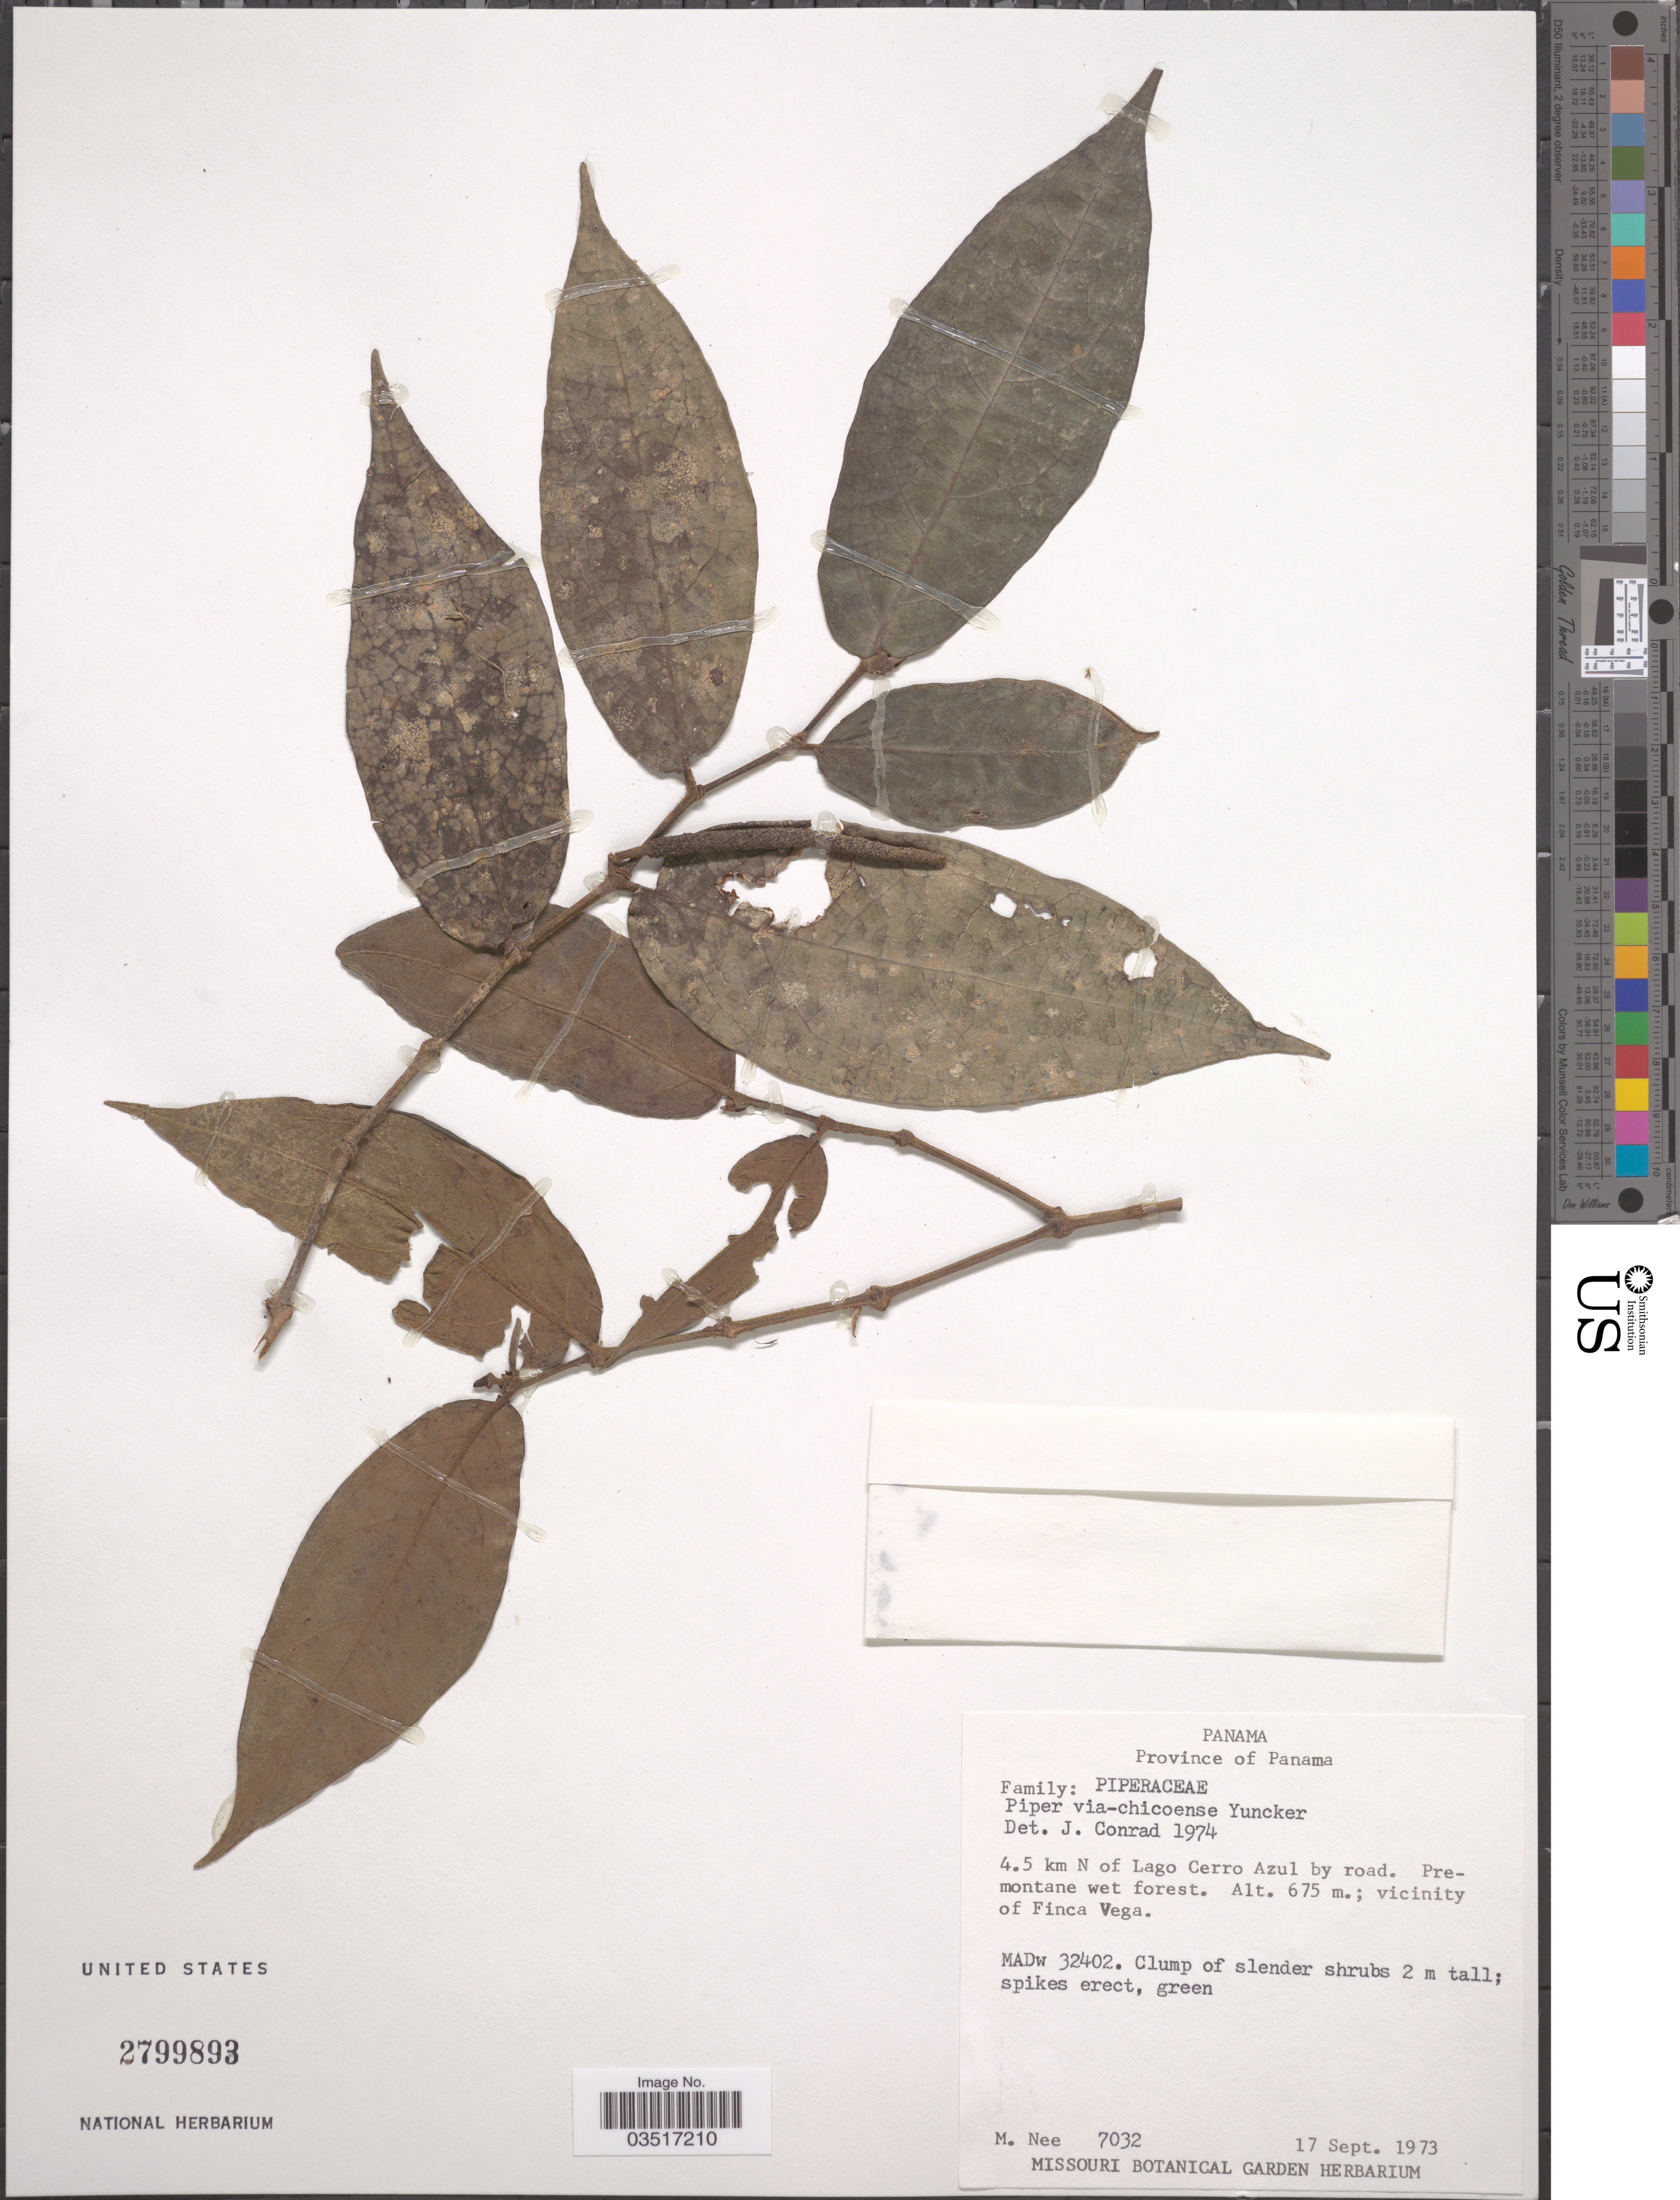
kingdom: Plantae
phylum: Tracheophyta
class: Magnoliopsida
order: Piperales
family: Piperaceae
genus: Piper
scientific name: Piper via-chicoense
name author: Yunck.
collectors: M. Nee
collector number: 7032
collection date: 1973-09-17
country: Panama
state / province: Panamá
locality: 4.5 km N of Lago Cerro Azul by road. Vicinity of Finca Vega.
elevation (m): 675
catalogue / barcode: US 2799893